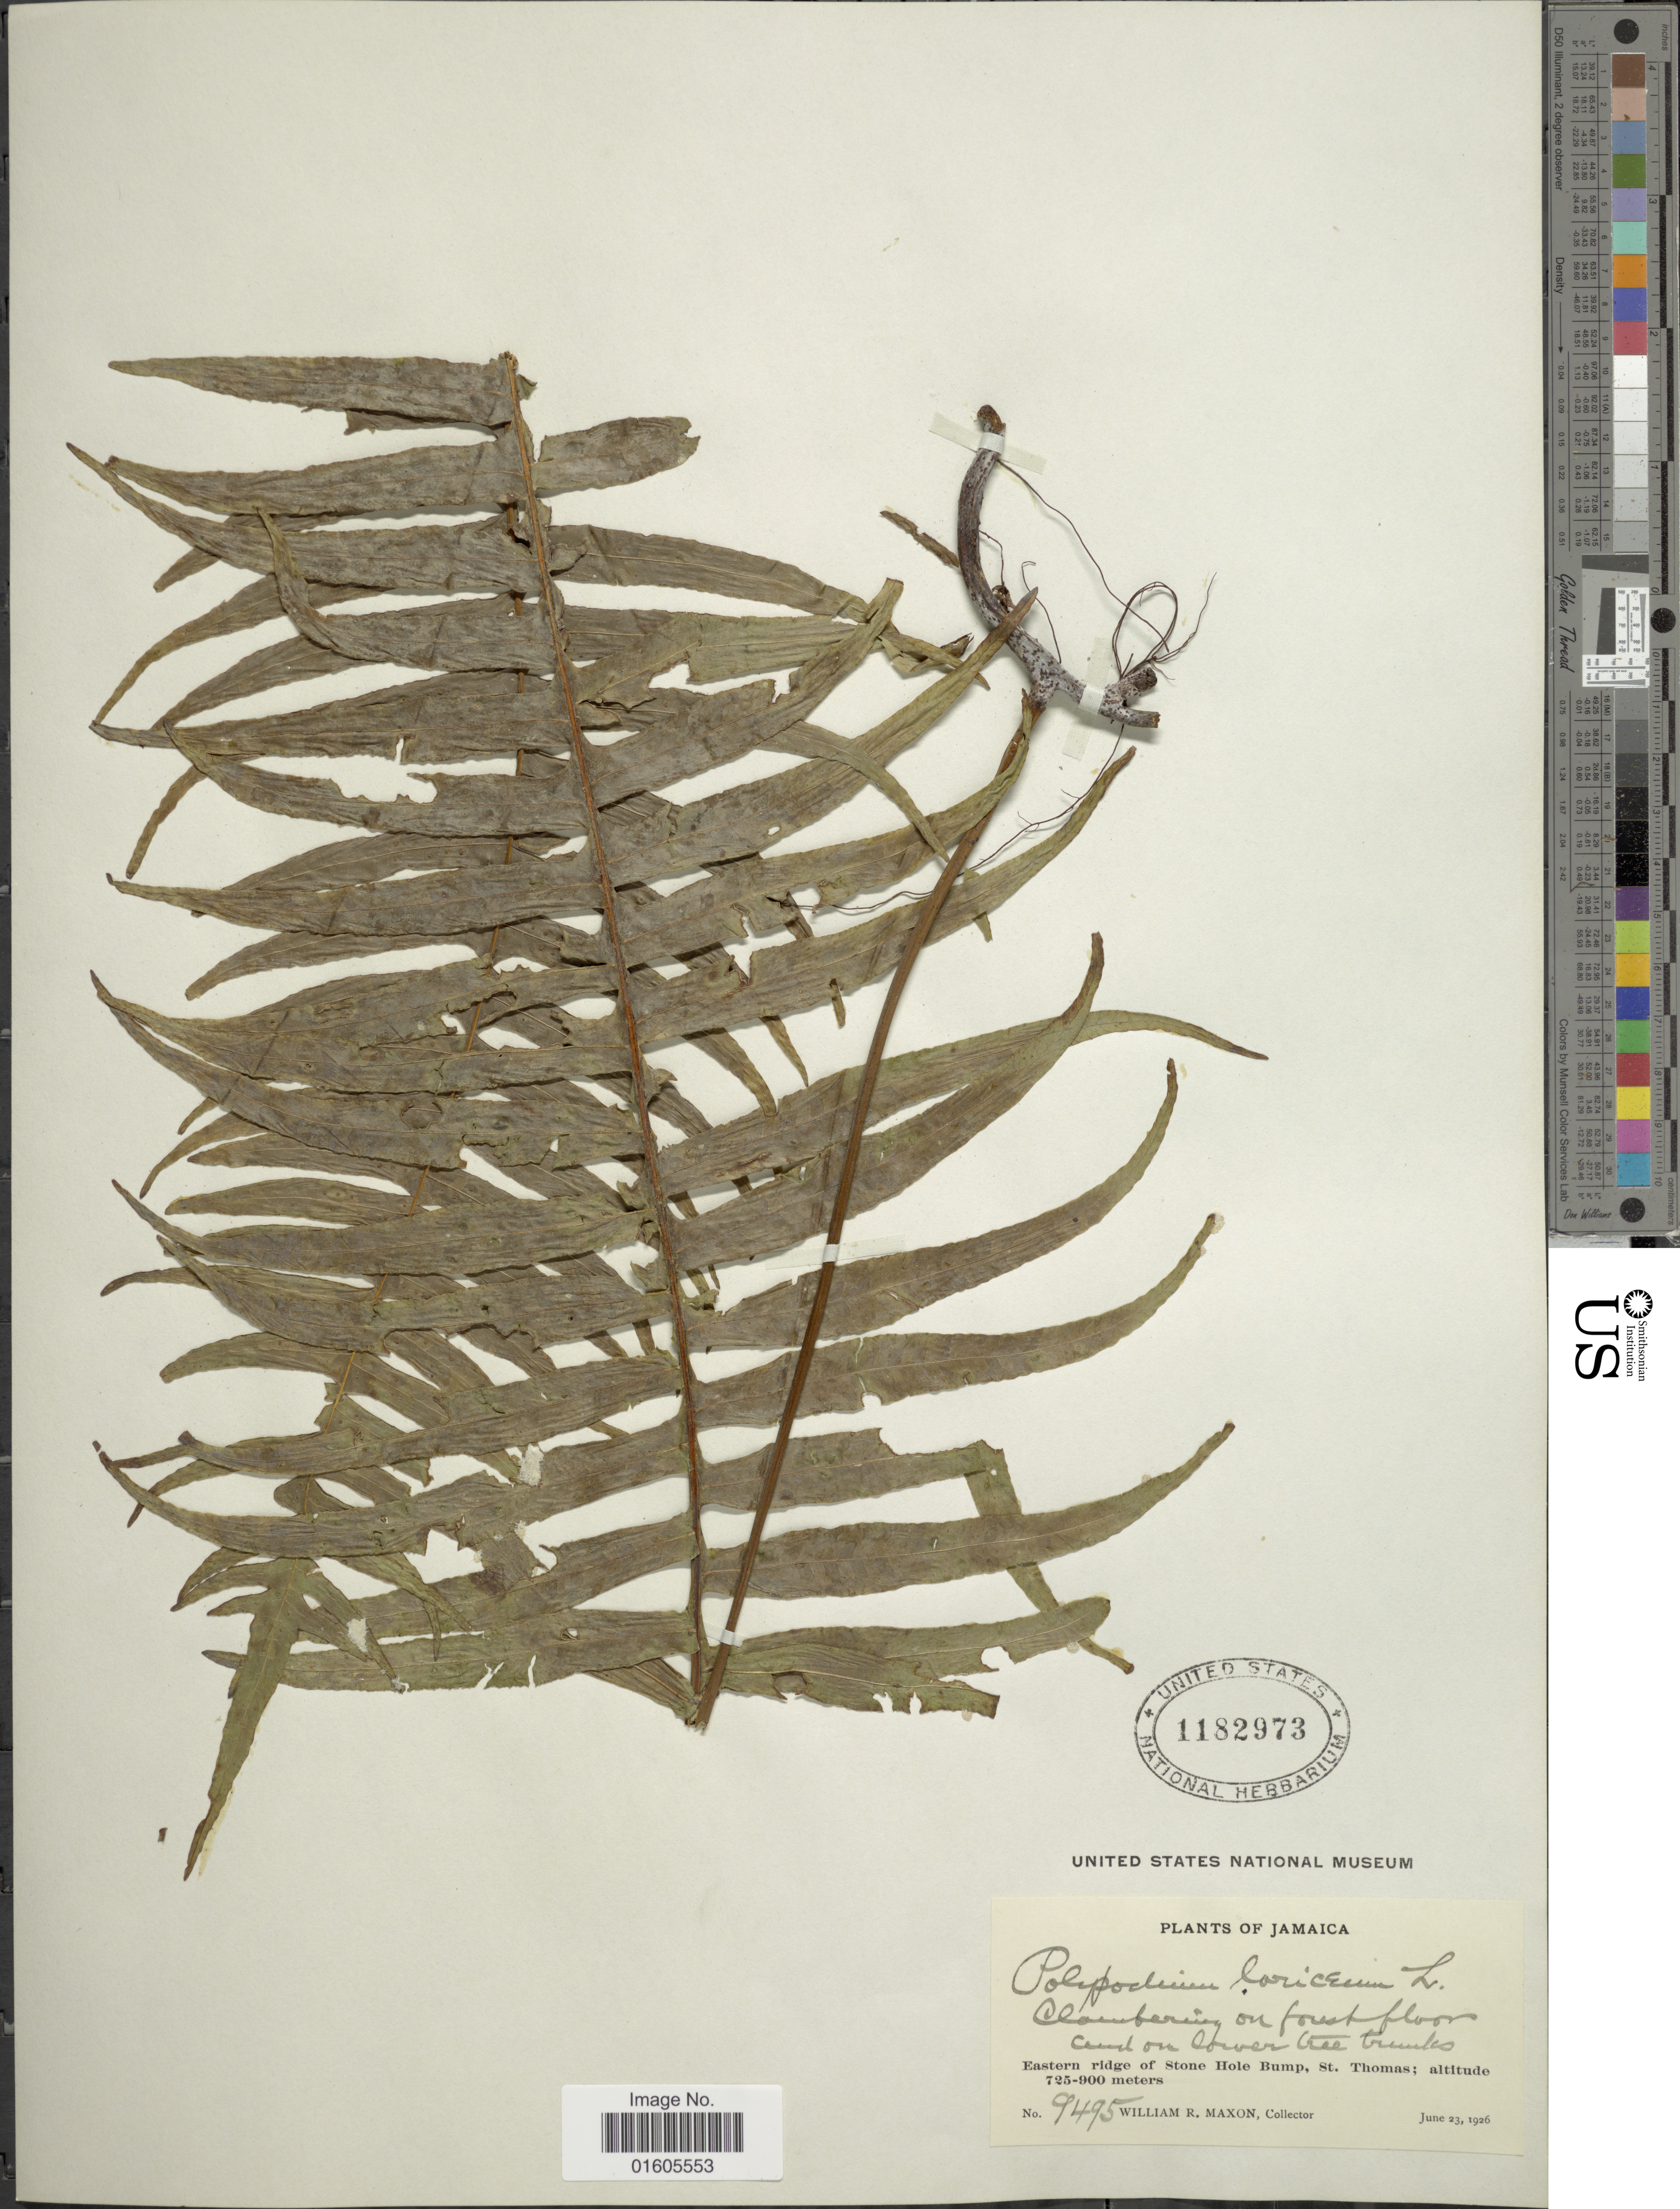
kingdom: Plantae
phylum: Tracheophyta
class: Polypodiopsida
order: Polypodiales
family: Polypodiaceae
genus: Serpocaulon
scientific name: Serpocaulon loriceum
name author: (L.) A.R. Sm.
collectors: W. R. Maxon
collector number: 9495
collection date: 1926-06-23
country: Jamaica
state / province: Saint Thomas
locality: Eastern ridge of Stone Hole Bump, St. Thomas.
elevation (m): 725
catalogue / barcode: US 1182973